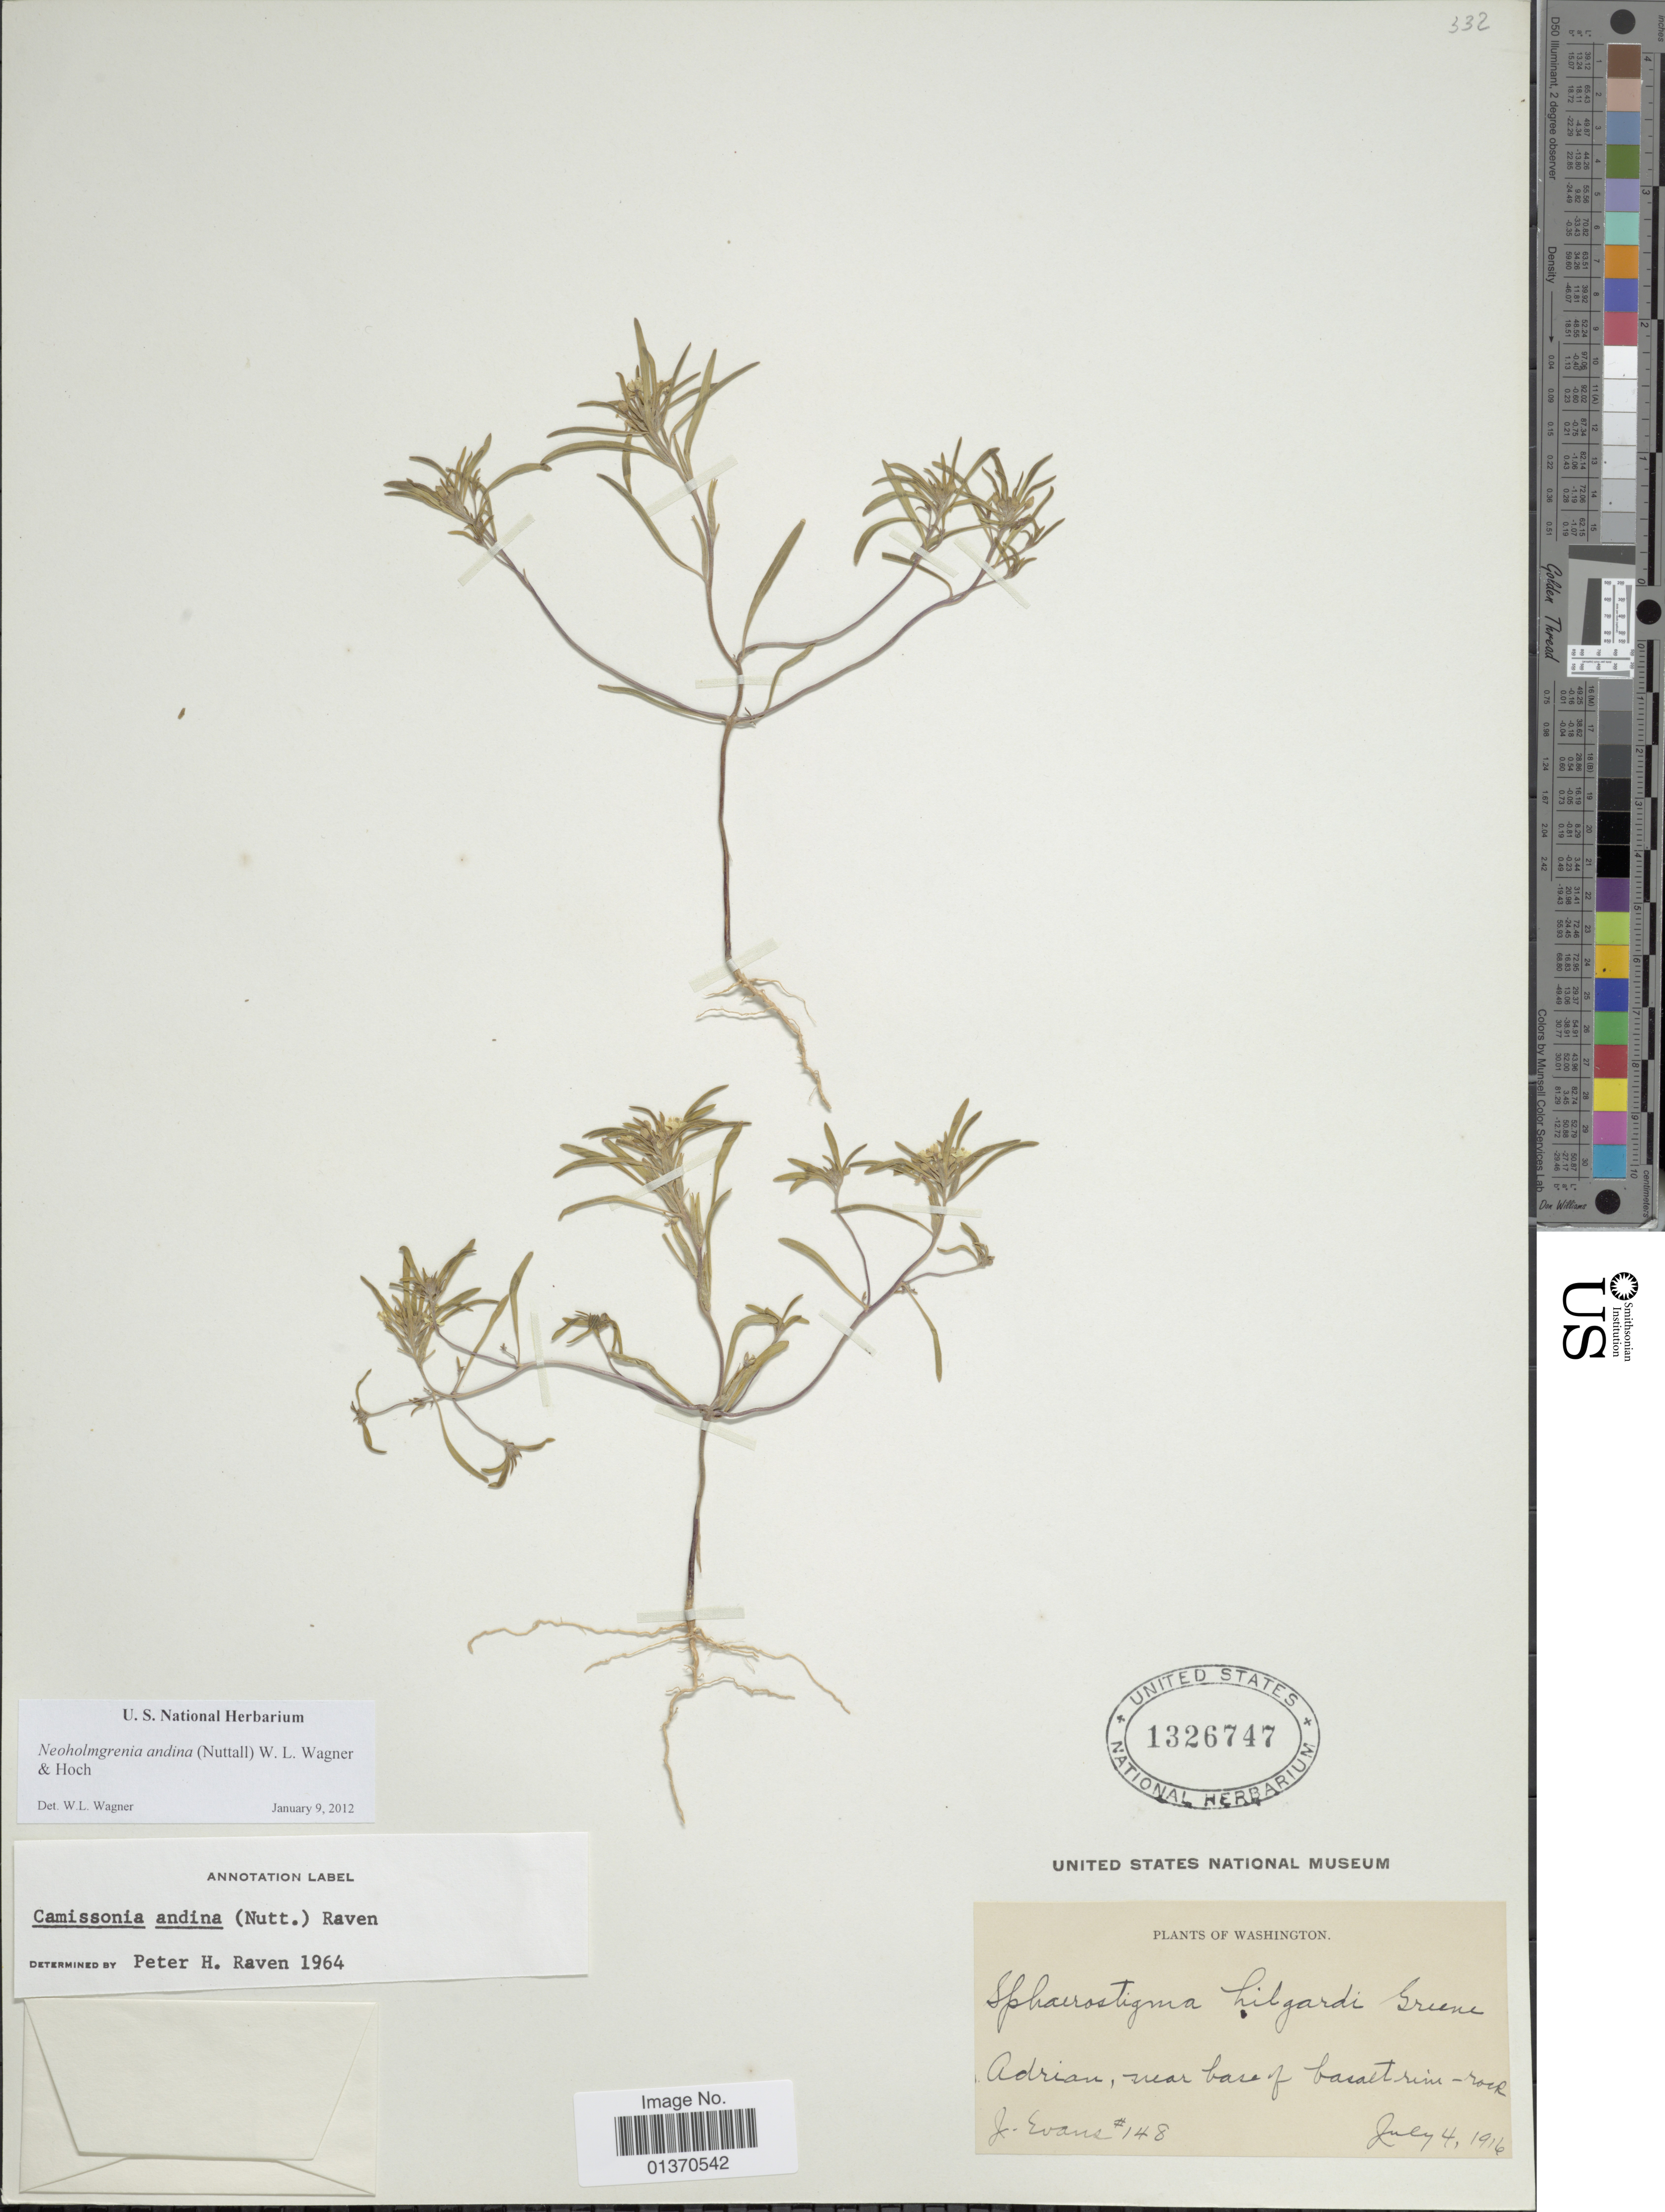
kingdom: Plantae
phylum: Tracheophyta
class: Magnoliopsida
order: Myrtales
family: Onagraceae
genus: Neoholmgrenia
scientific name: Neoholmgrenia andina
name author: (Nutt.) W.L. Wagner & Hoch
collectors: J. Evans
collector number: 148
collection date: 1916-07-04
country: United States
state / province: Washington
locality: Adrian, near base of basalt rim - rock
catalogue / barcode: US 1326747